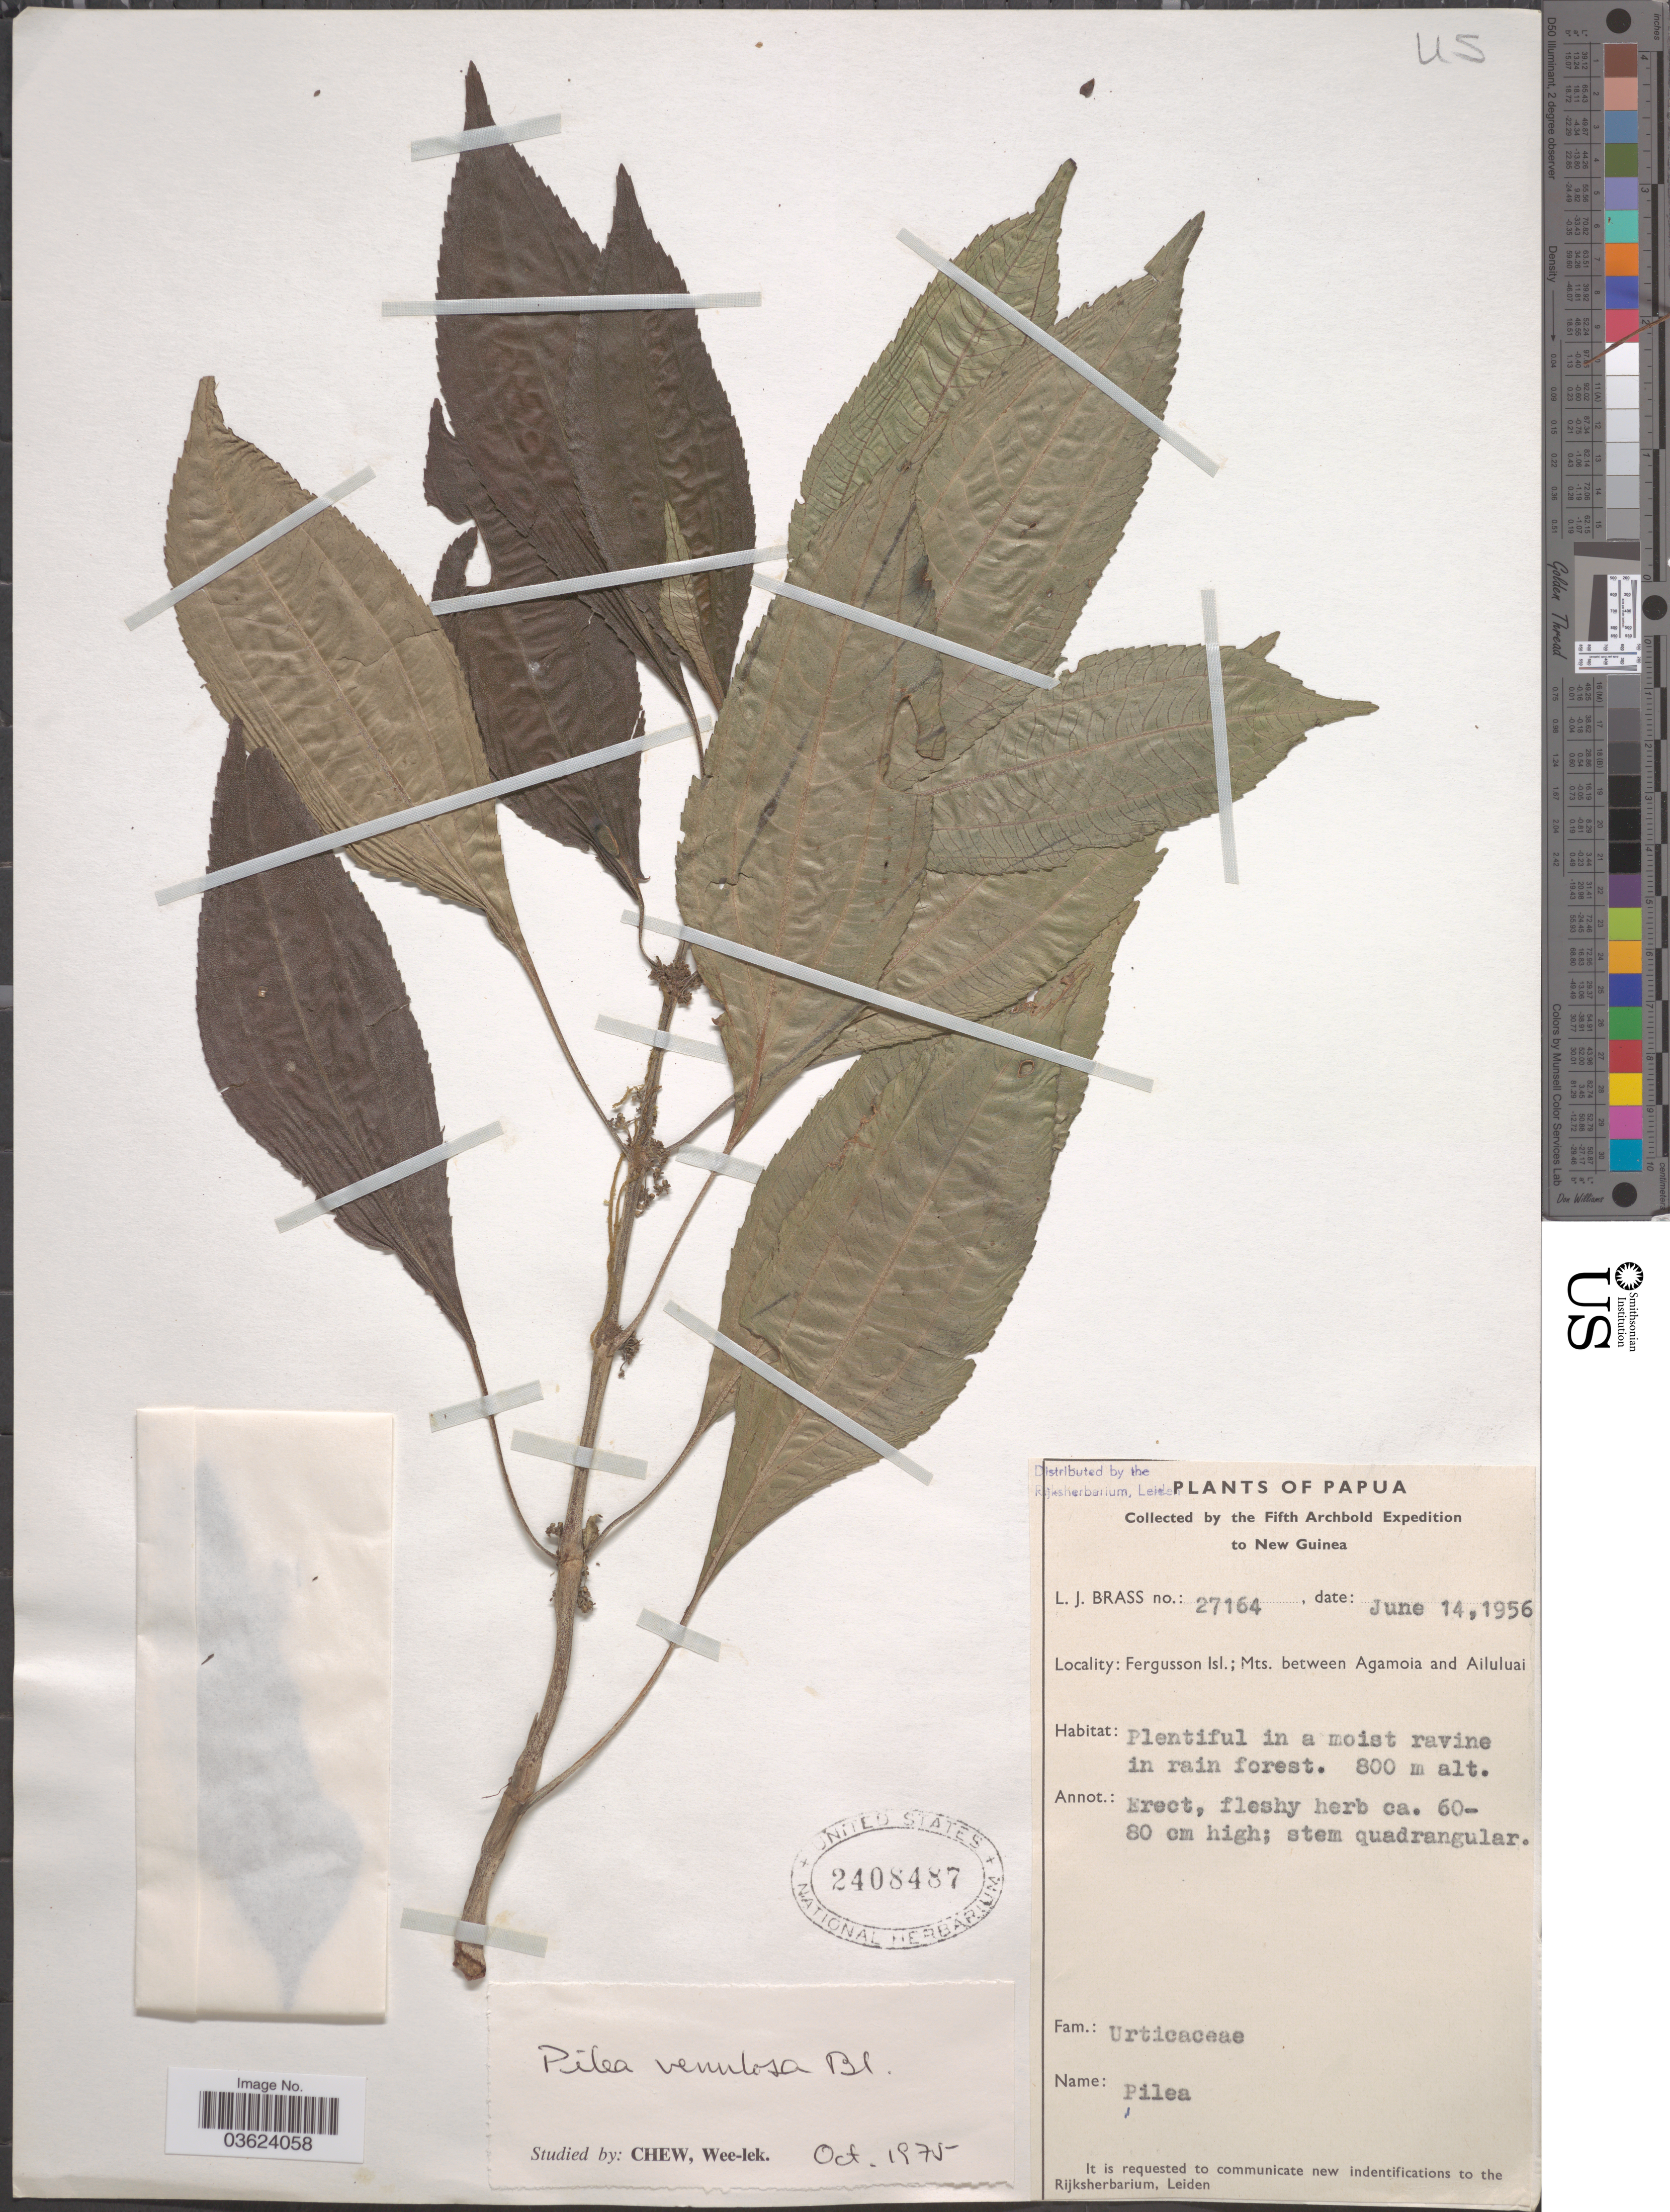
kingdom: Plantae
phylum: Tracheophyta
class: Magnoliopsida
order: Rosales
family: Urticaceae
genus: Pilea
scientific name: Pilea venulosa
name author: Blume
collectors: L. J. Brass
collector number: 27164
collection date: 1956-06-14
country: Papua New Guinea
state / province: Milne Bay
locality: Fergusson Isl.; Mts. between Agamoia and Ailuluai.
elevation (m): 800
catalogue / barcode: US 2408487